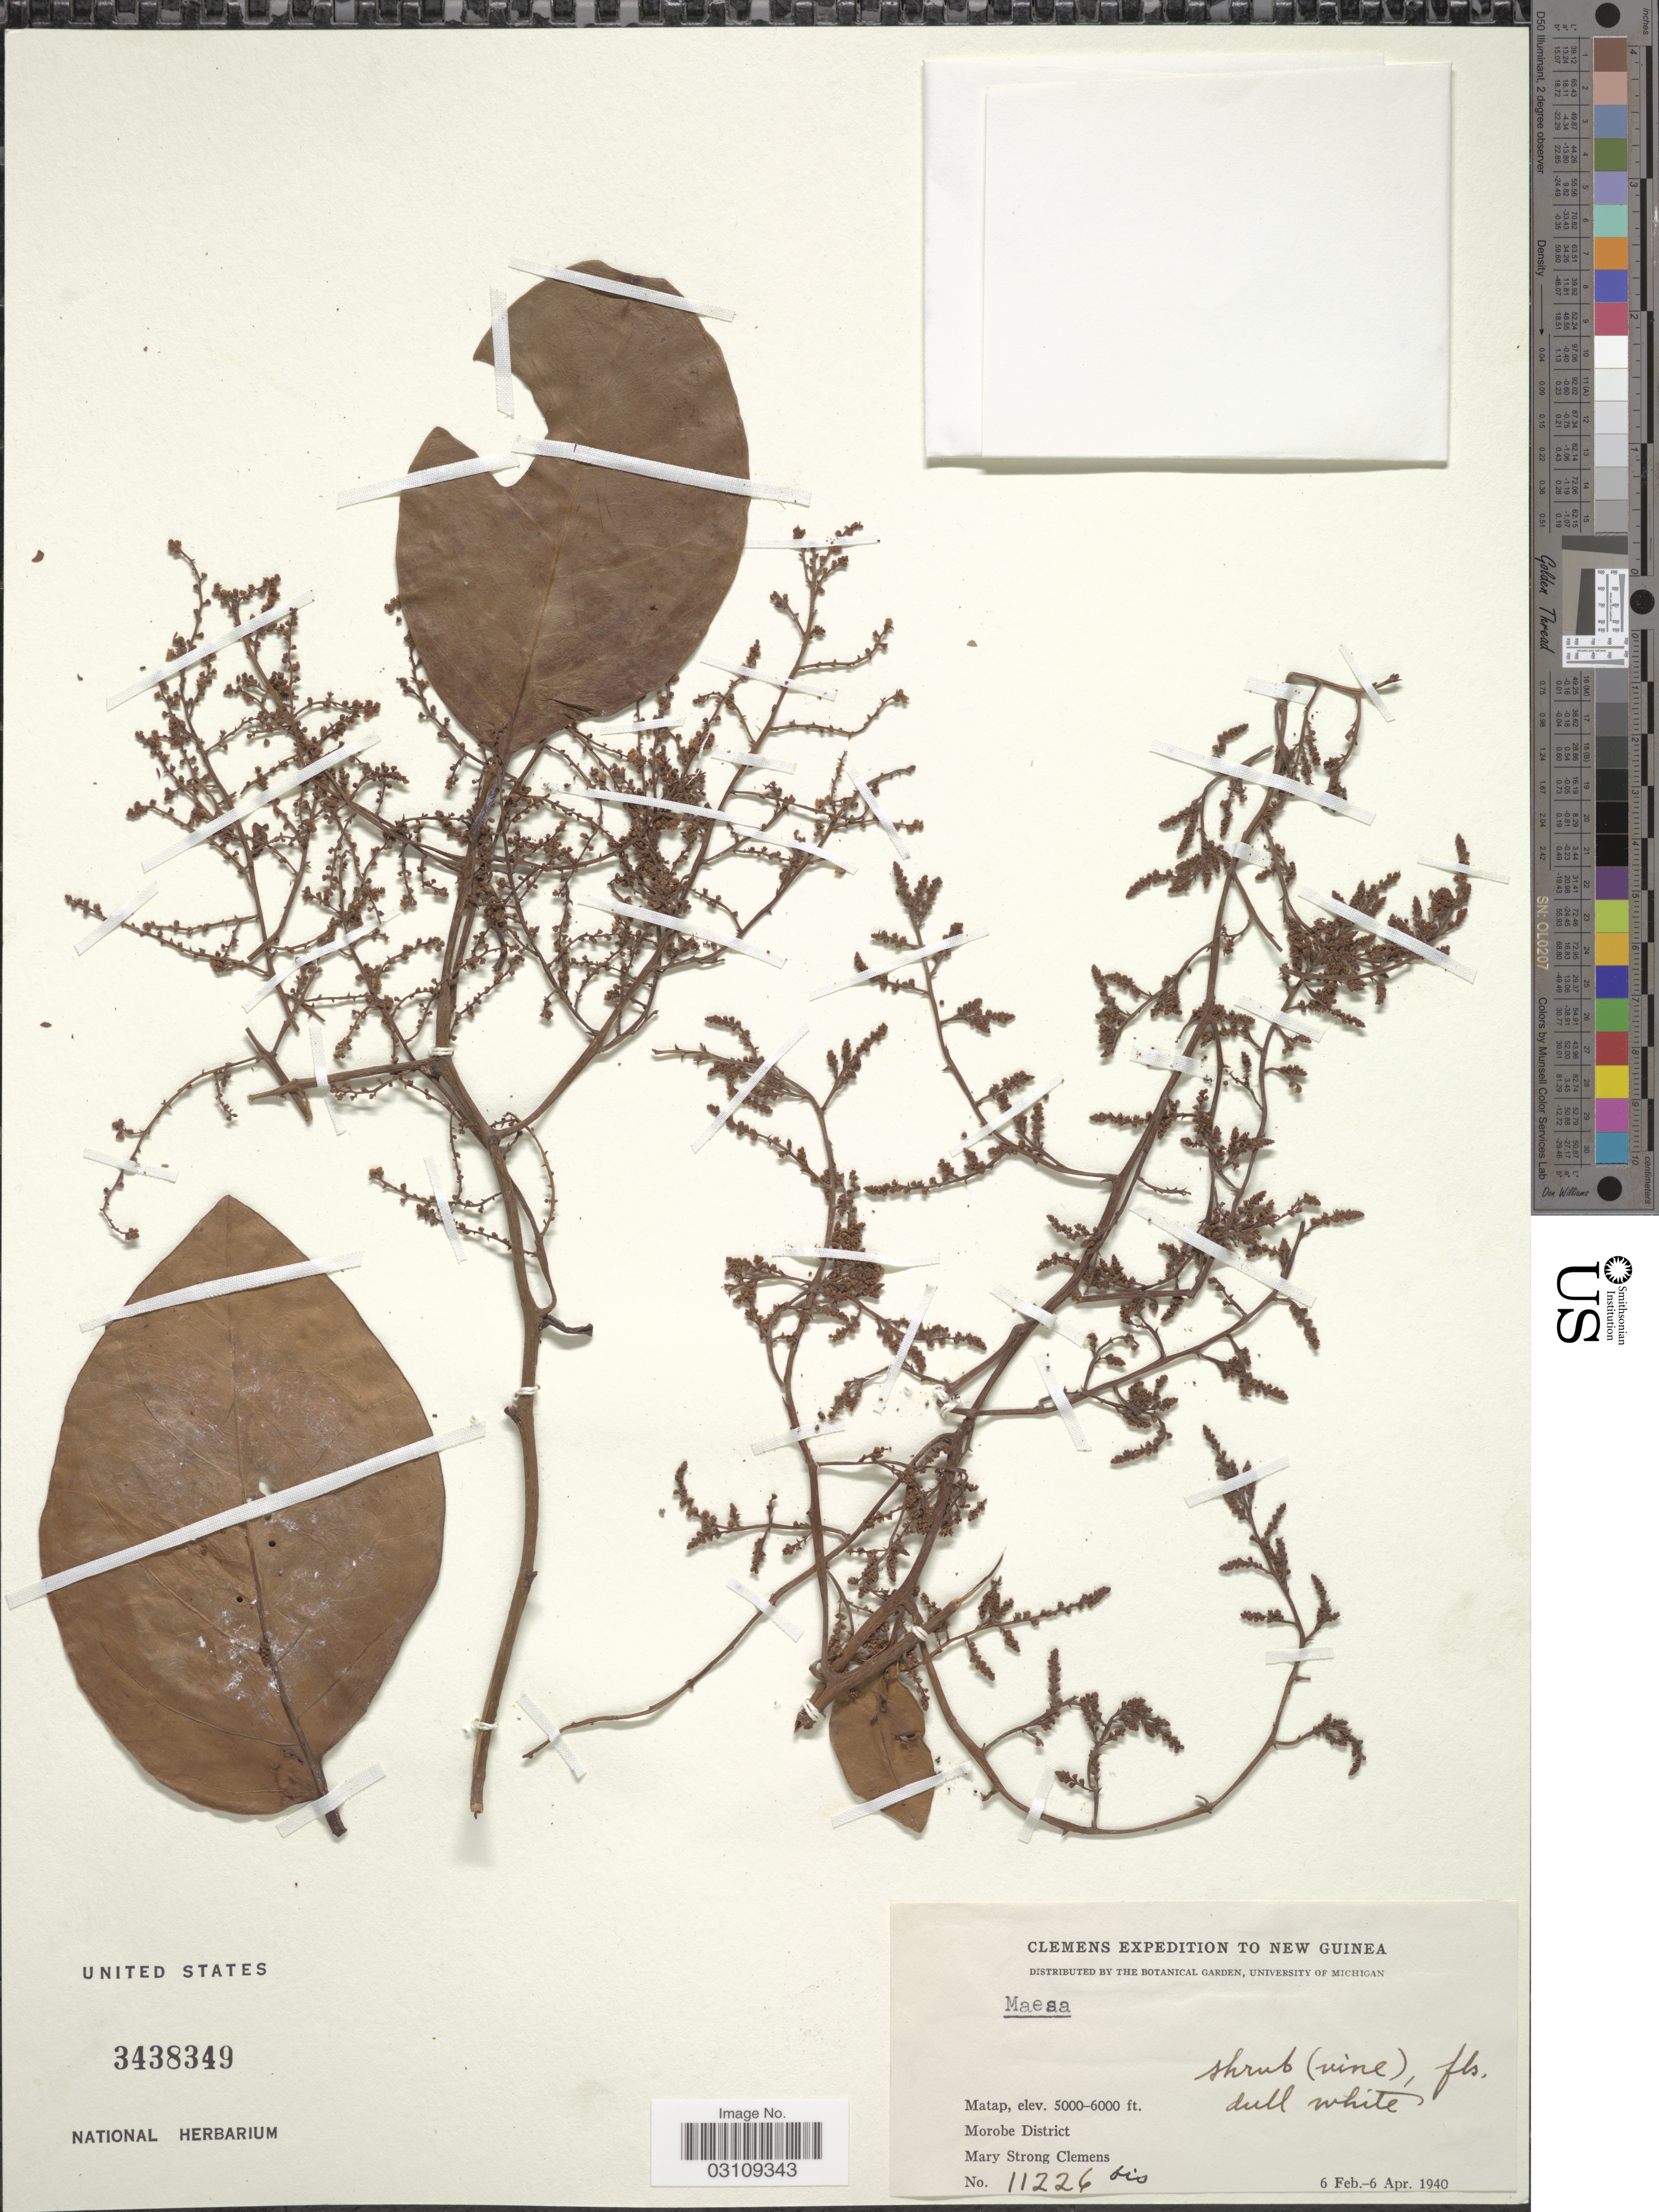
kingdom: Plantae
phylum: Tracheophyta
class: Magnoliopsida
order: Ericales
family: Primulaceae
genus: Maesa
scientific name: Maesa sp.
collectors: M. S. Clemens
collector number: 11226bis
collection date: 1940-02-06/1940-04-06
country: Papua New Guinea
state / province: Morobe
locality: New Guinea. Matap. Morobe District.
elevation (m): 1524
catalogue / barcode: US 3438349